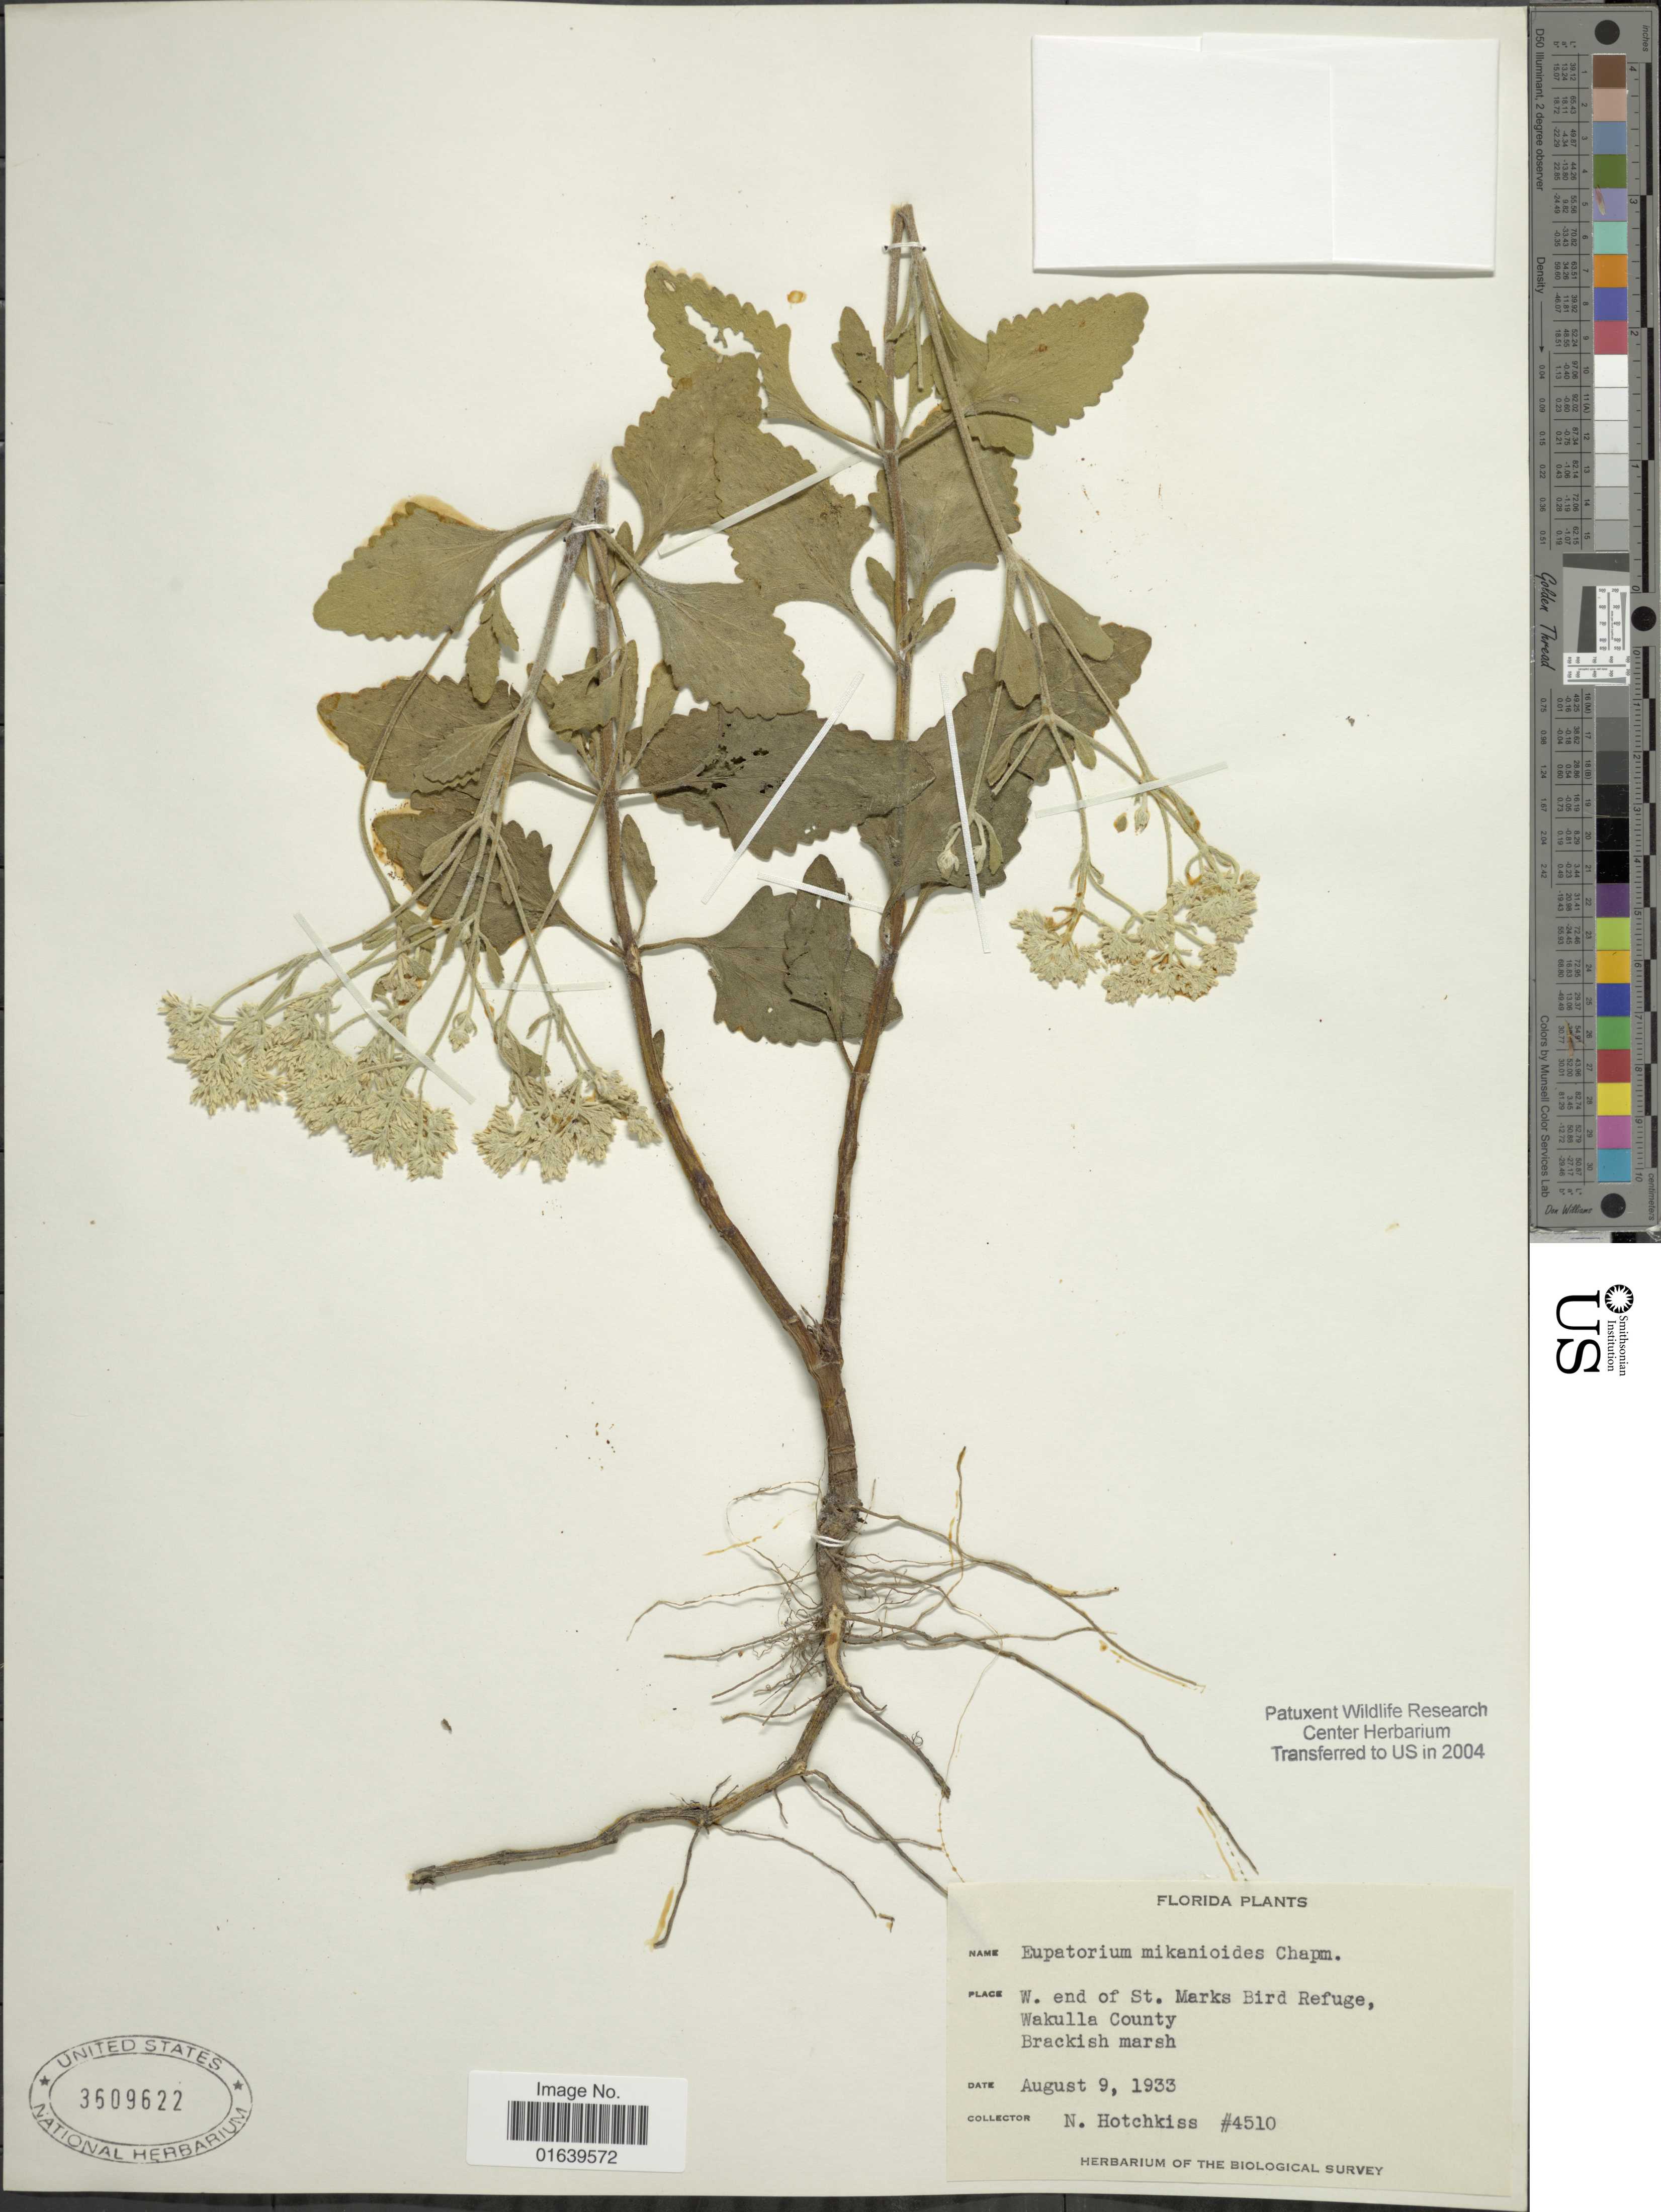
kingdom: Plantae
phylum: Tracheophyta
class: Magnoliopsida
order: Asterales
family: Asteraceae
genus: Eupatorium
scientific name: Eupatorium mikanioides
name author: Chapman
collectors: N. Hotchkiss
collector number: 4510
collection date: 1933-08-09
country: United States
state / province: Florida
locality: W. end of St. Marks Bird Refuge,Wakulla County, Brackish Marsh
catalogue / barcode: US 3509622